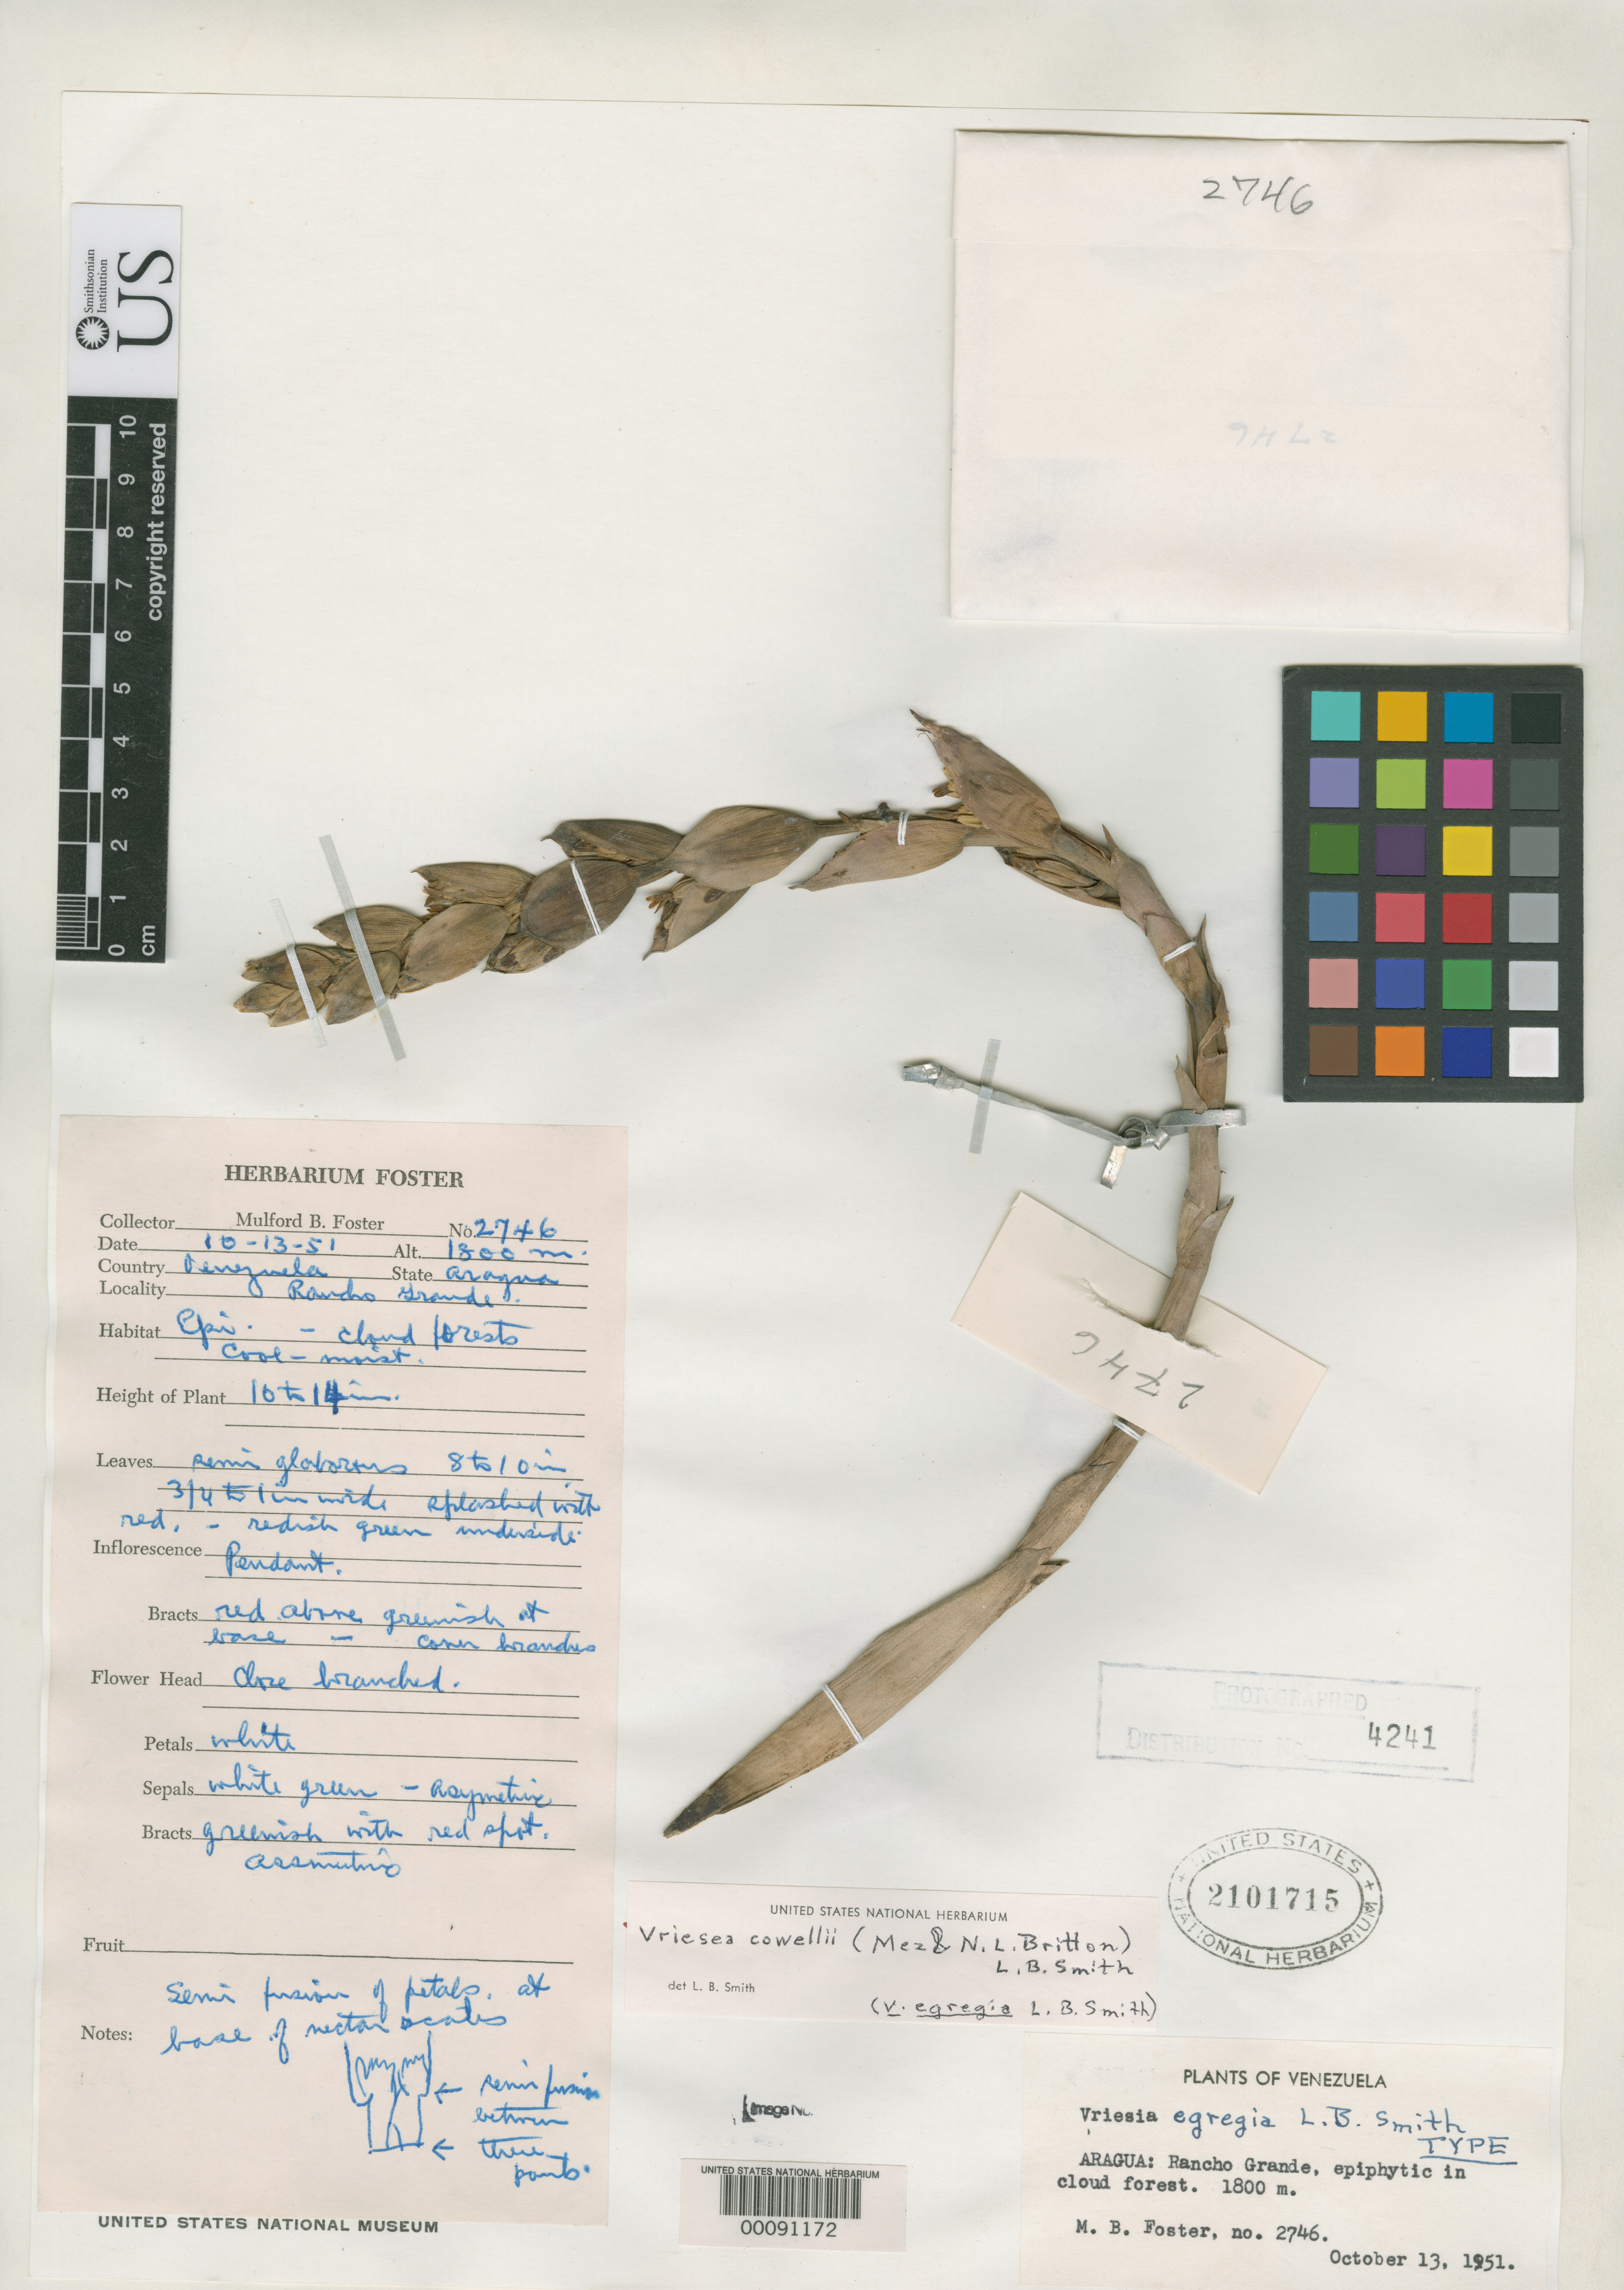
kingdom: Plantae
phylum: Tracheophyta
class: Liliopsida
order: Poales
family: Bromeliaceae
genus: Vriesea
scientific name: Vriesea egregia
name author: L.B. Sm.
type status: Holotype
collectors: M. B. Foster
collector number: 2746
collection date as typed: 13 Oct 1951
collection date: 1951-10-13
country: Venezuela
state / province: Aragua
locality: Rancho Grande.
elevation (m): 1800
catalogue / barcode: US 2101715